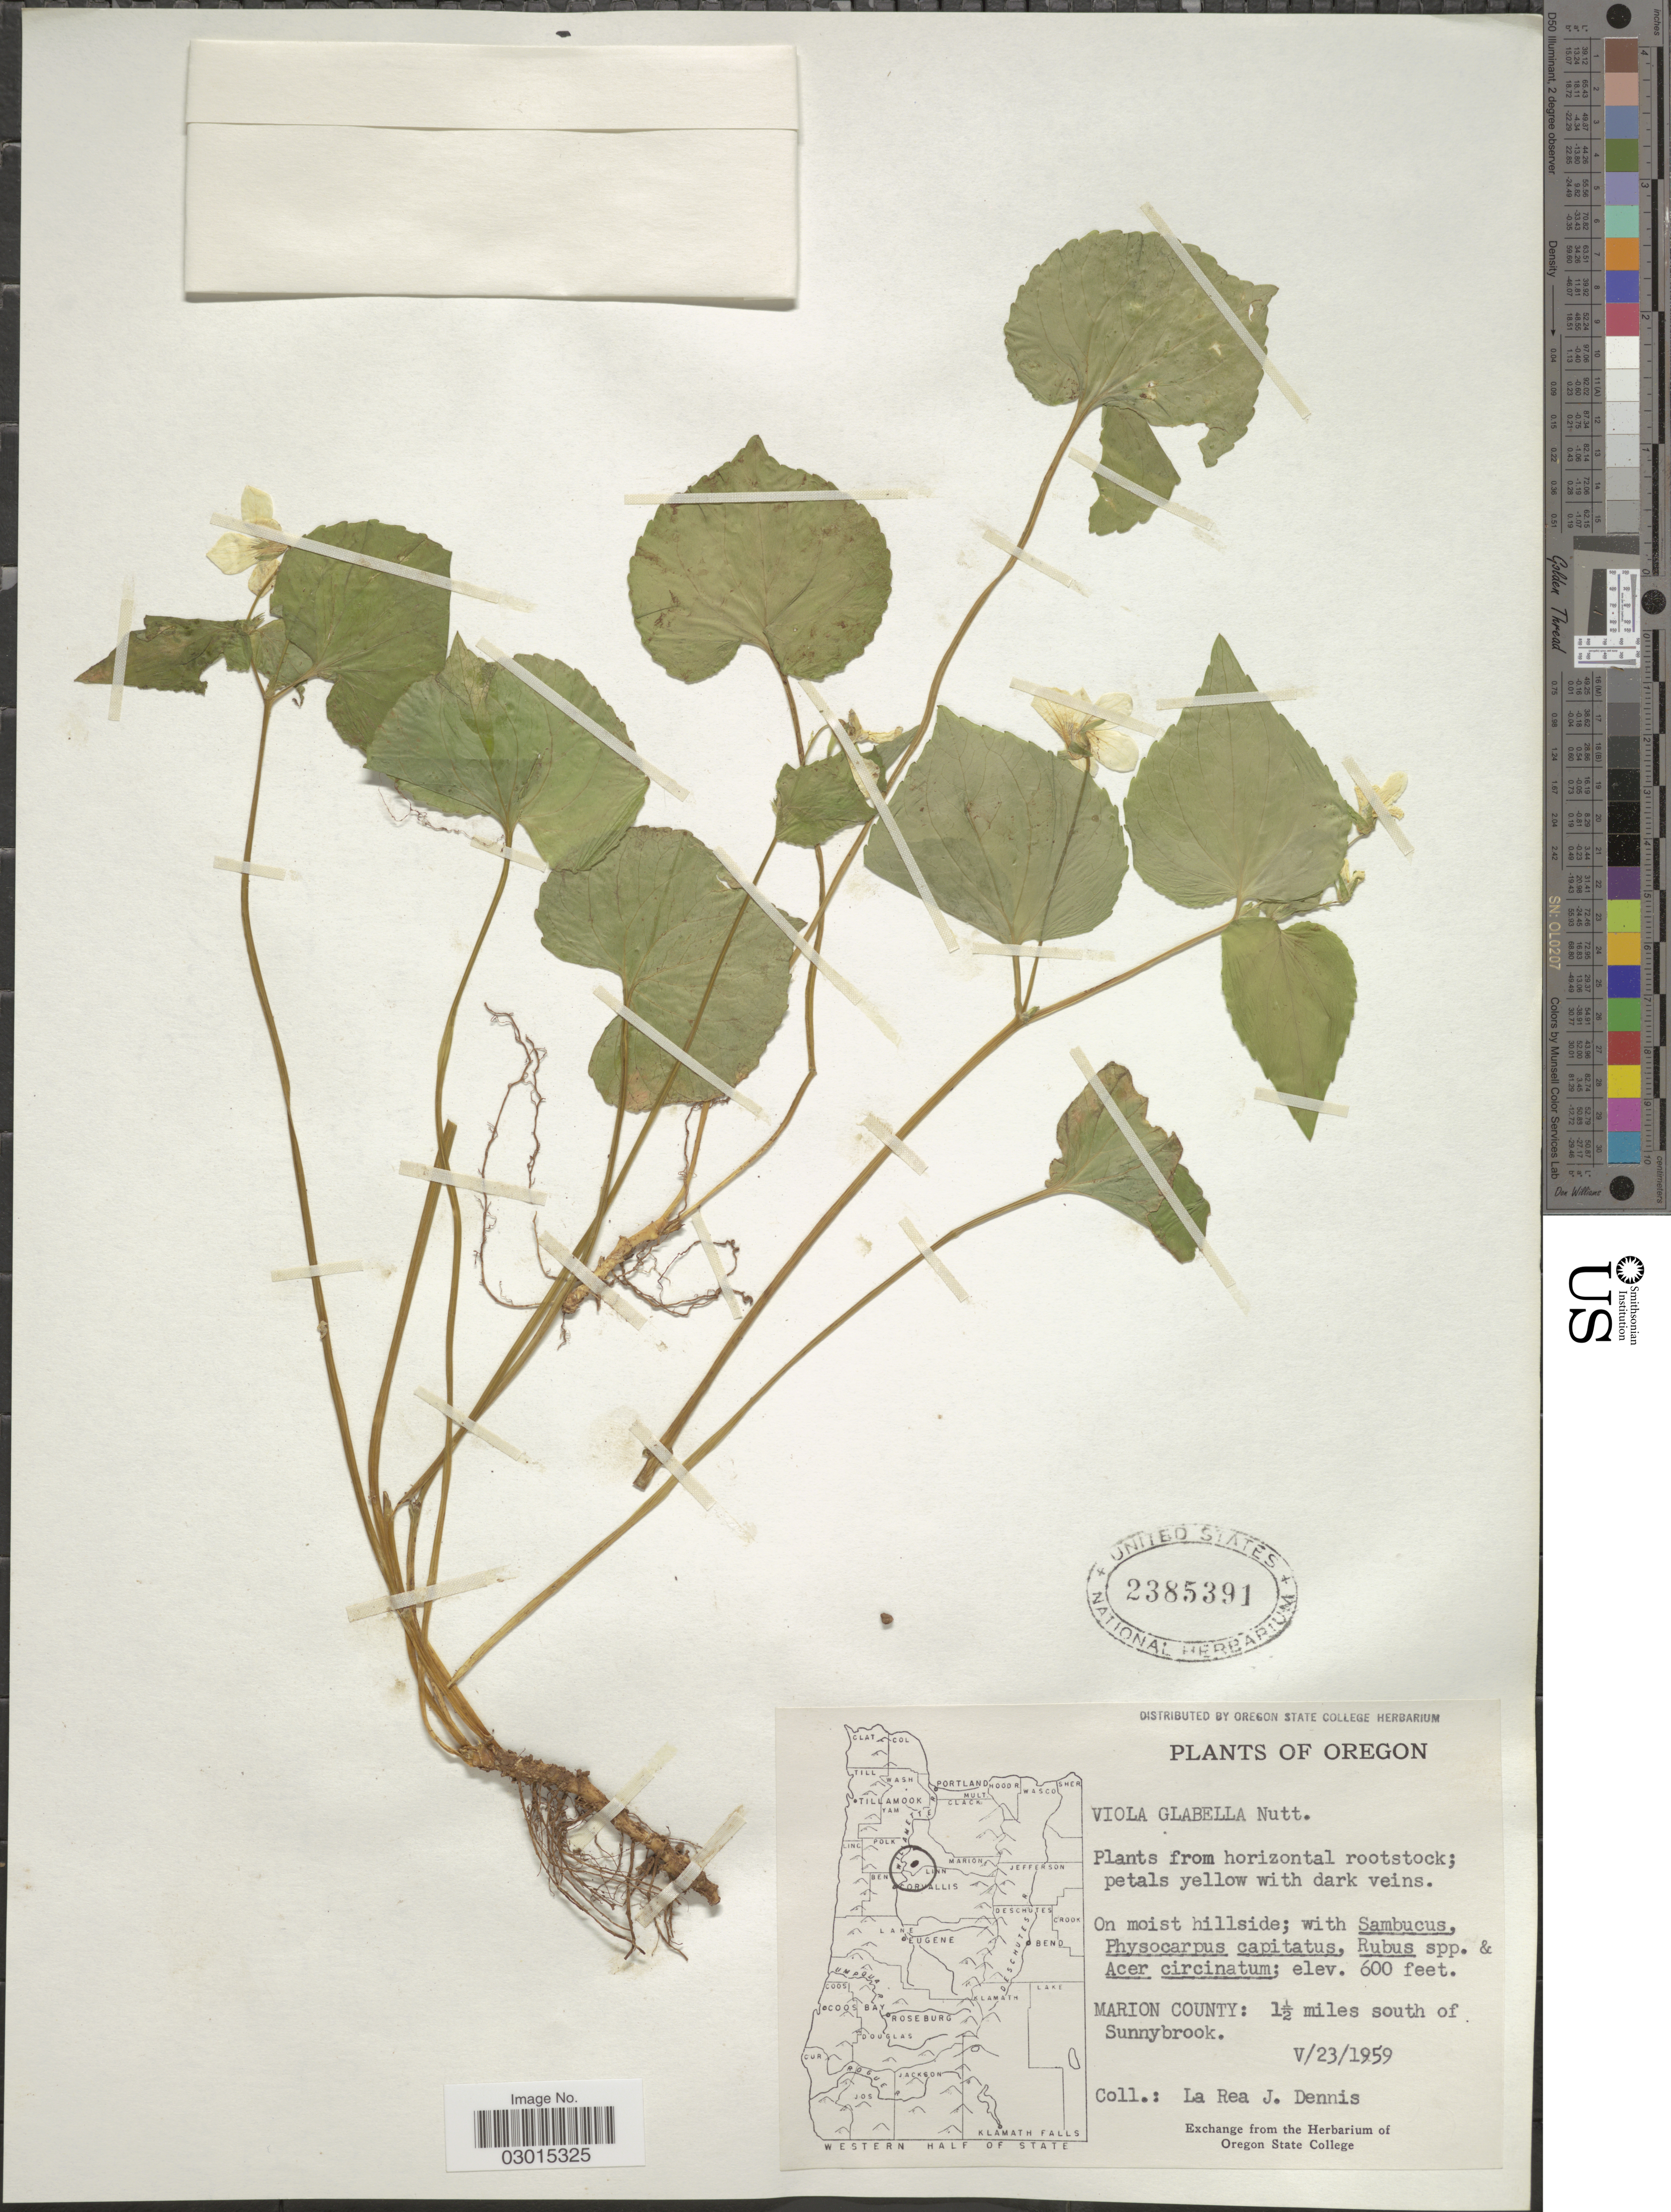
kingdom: Plantae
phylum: Tracheophyta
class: Magnoliopsida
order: Malpighiales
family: Violaceae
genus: Viola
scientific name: Viola glabella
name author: Nutt.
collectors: L. Dennis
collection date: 1959-05-23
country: United States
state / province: Oregon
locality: Marion County: 1½ miles south of Sunnybrook.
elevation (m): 183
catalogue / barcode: US 2385391